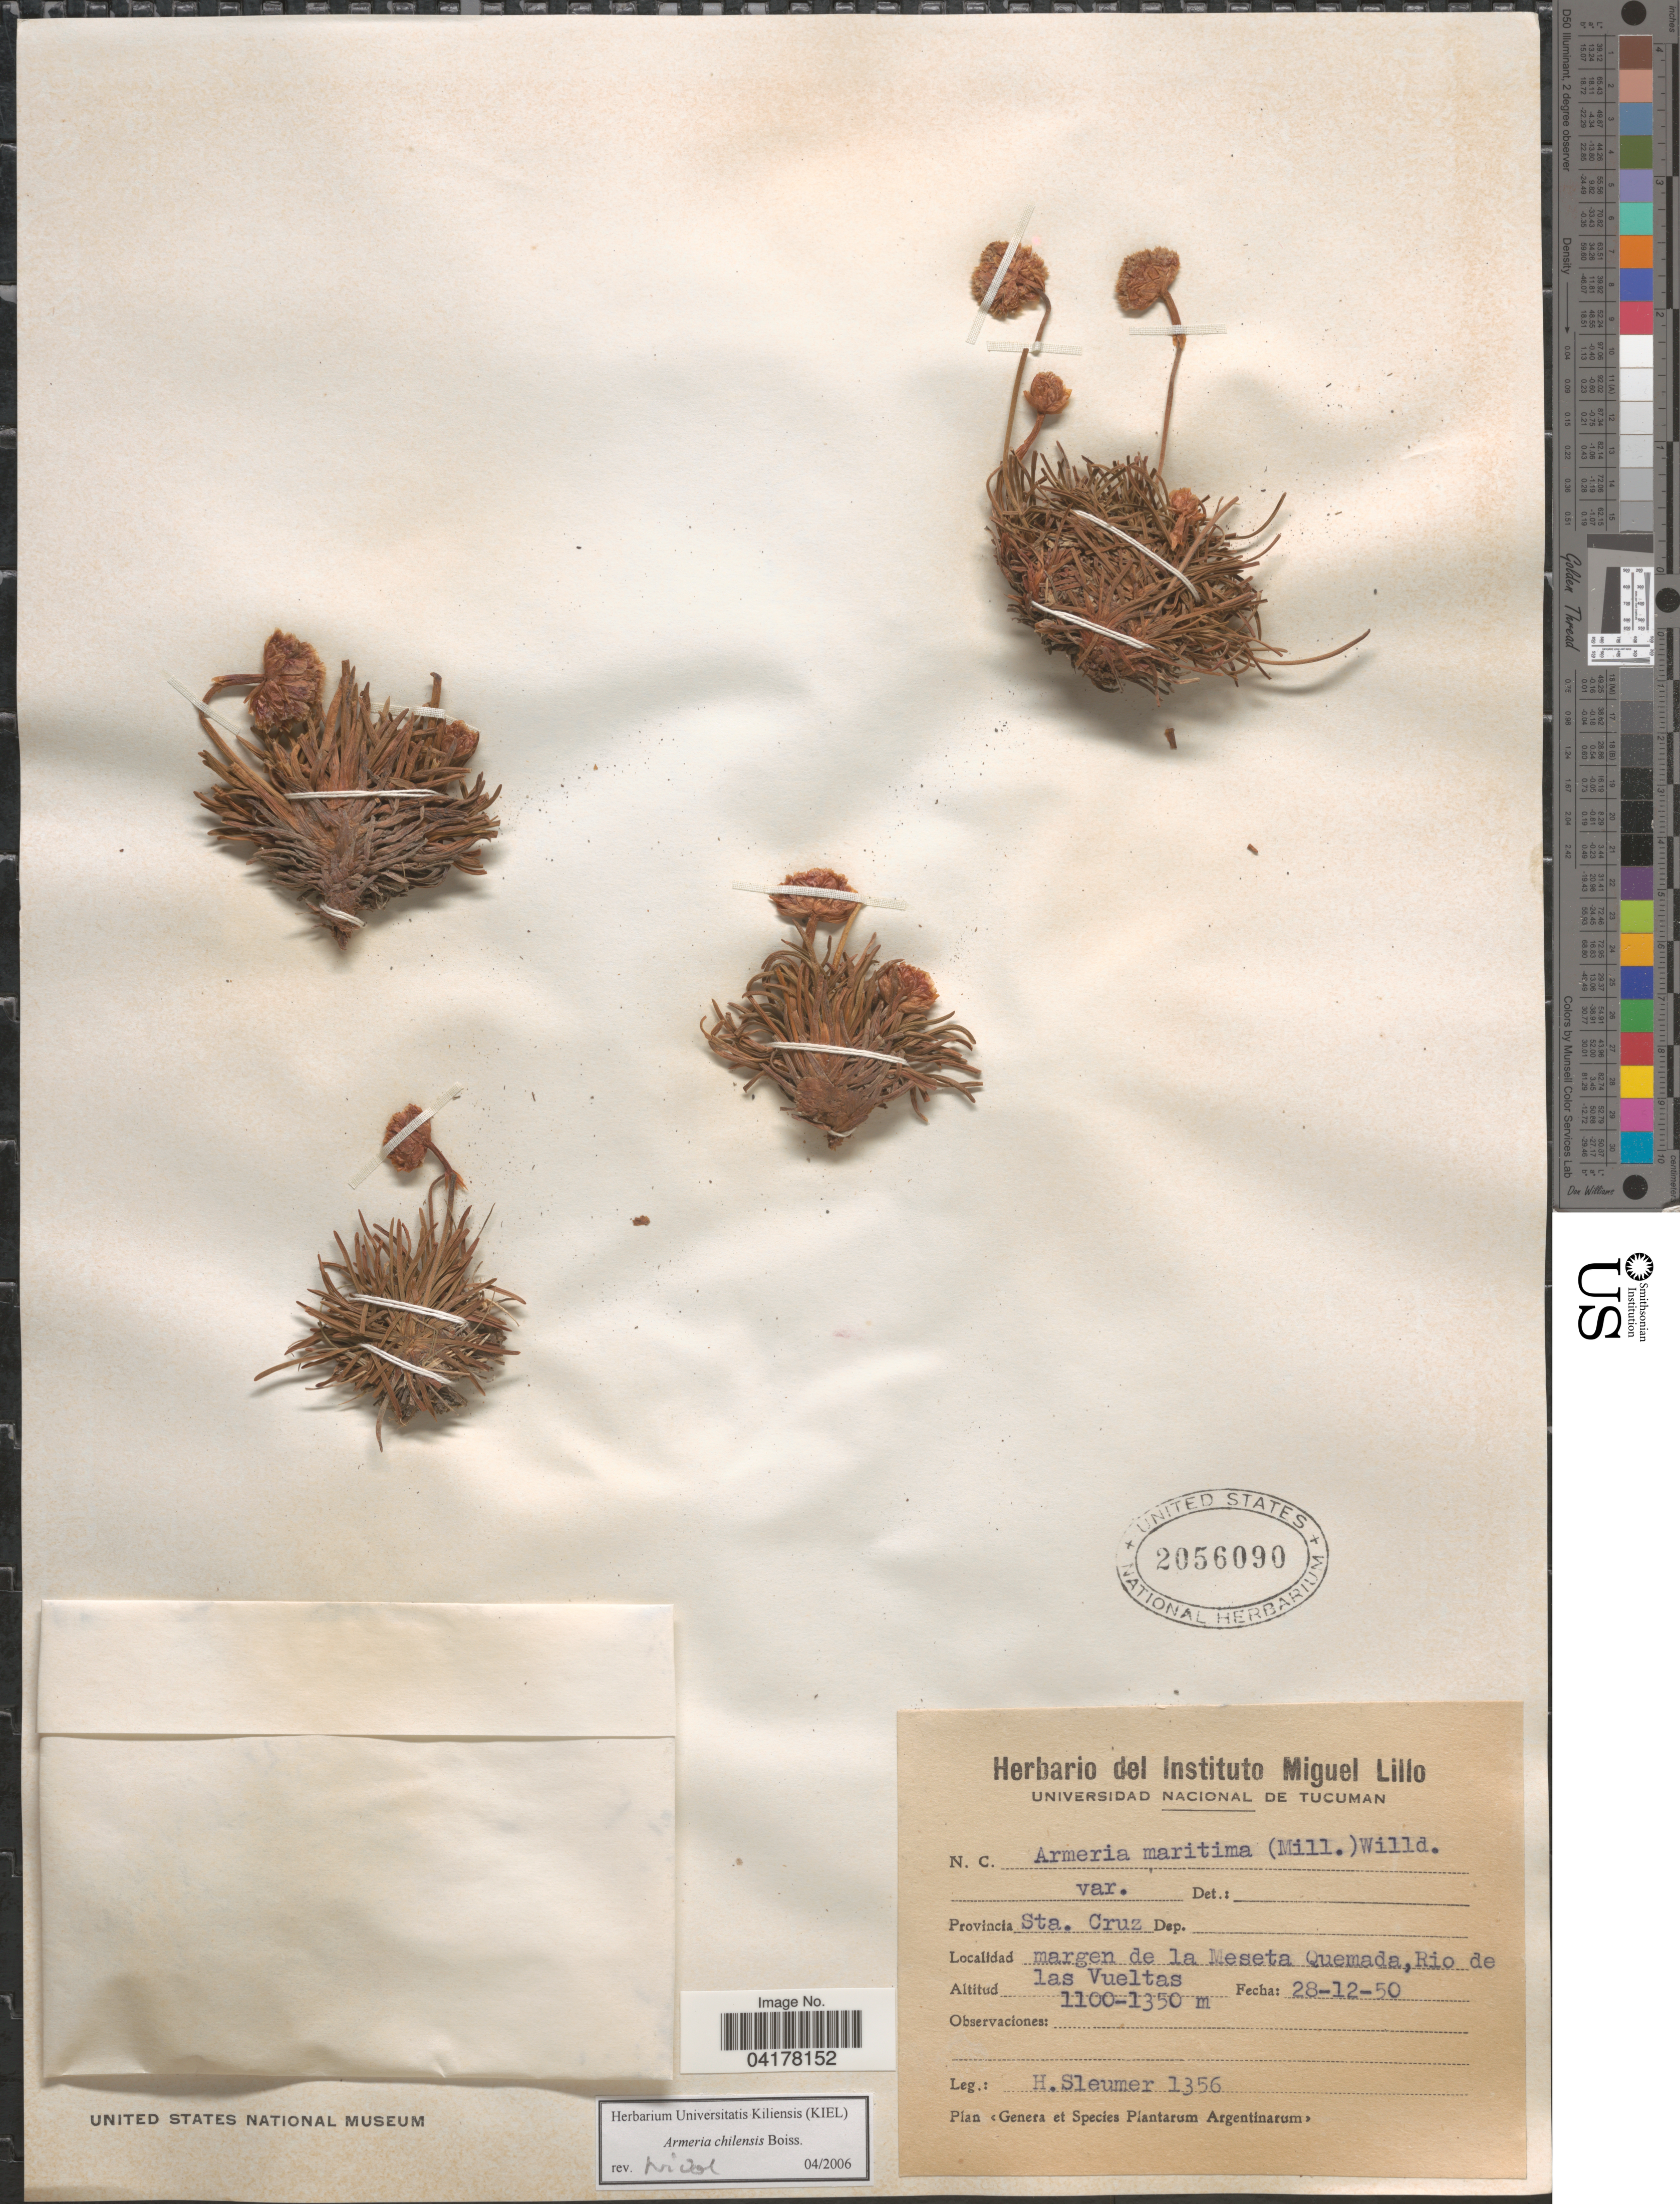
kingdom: Plantae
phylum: Tracheophyta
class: Magnoliopsida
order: Caryophyllales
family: Plumbaginaceae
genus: Armeria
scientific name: Armeria maritima subsp. andina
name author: (Poepp. ex Boiss.) D.M. Moore & H.O. Yates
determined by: Strong, M. T., (US), Smithsonian Institution - National Museum of Natural History (UNITED STATES)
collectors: H. O. Sleumer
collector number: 1356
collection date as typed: Transcribed d/m/y: 28/12/50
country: Argentina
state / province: Santa Cruz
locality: Margen de la Meseta Quemada,rio de las Vueltas.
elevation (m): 1100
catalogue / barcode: US 2056090